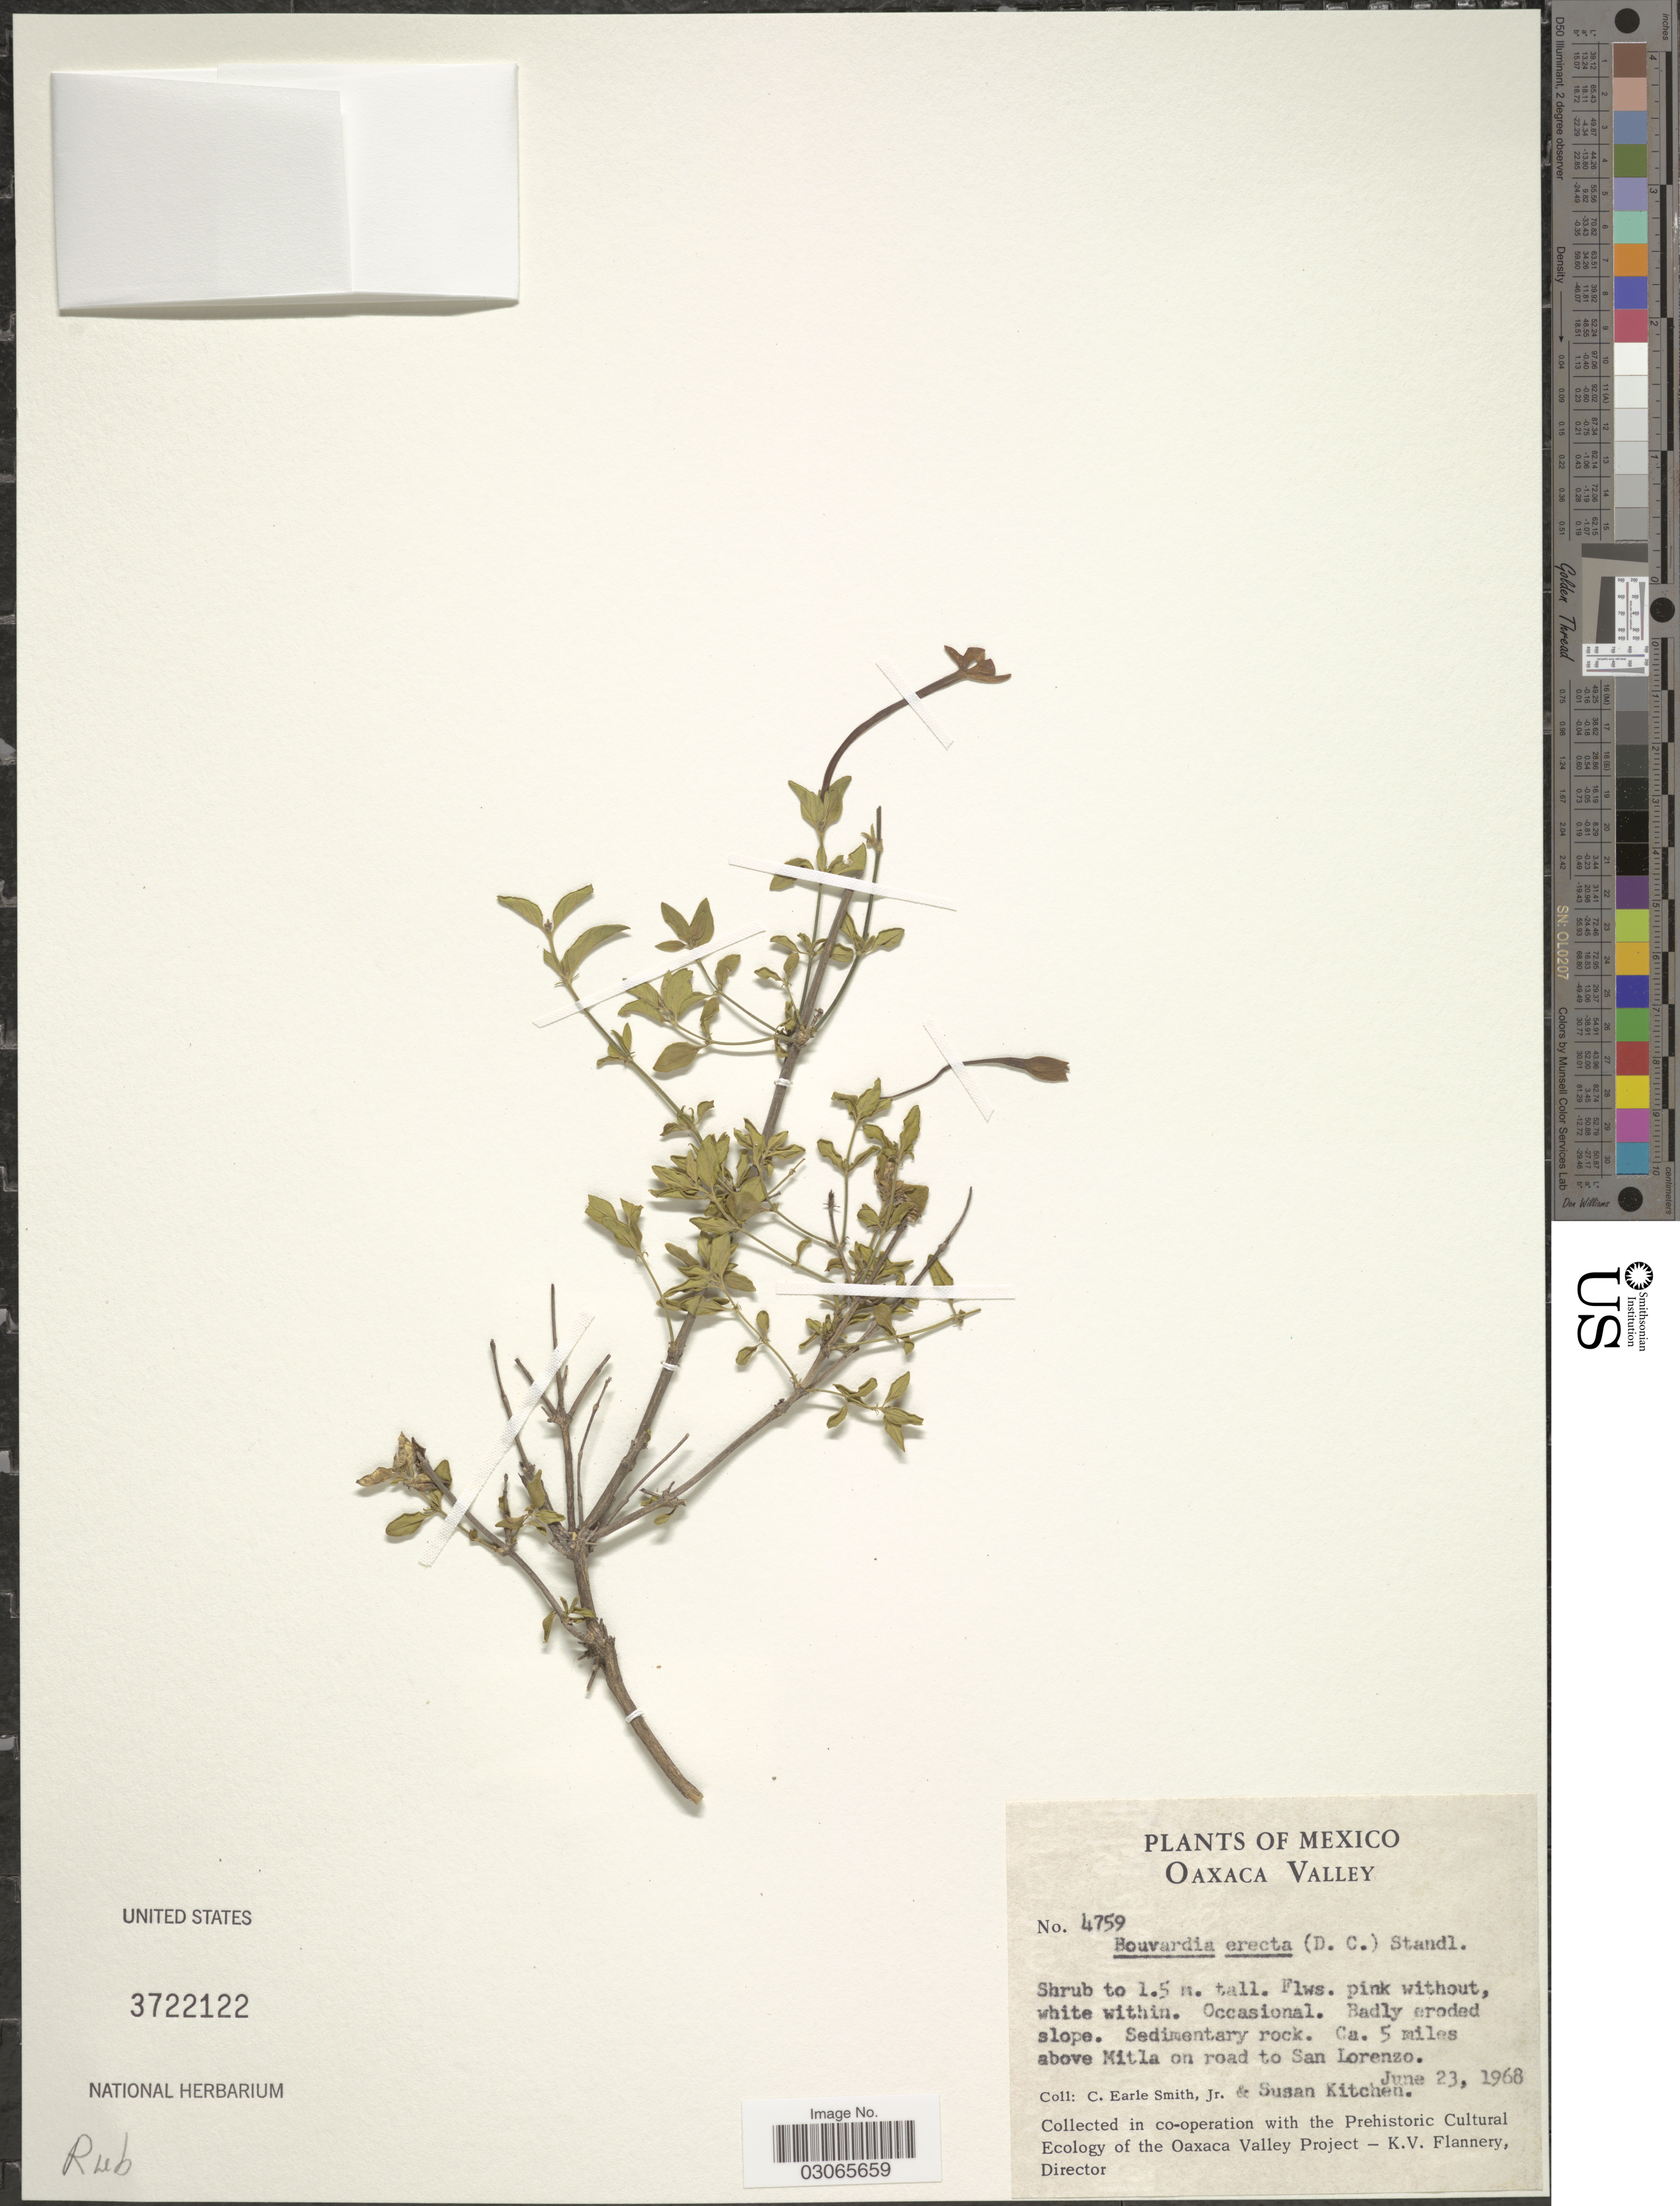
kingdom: Plantae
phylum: Tracheophyta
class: Magnoliopsida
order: Gentianales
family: Rubiaceae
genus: Bouvardia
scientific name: Bouvardia erecta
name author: (DC.) Standl.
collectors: C. E. Smith Jr. & S. Kitchen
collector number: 4759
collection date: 1968-06-23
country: Mexico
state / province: Oaxaca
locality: Oaxaca Valley. Ca. 5 miles above Mitla on road to San Lorenzo.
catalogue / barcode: US 3722122